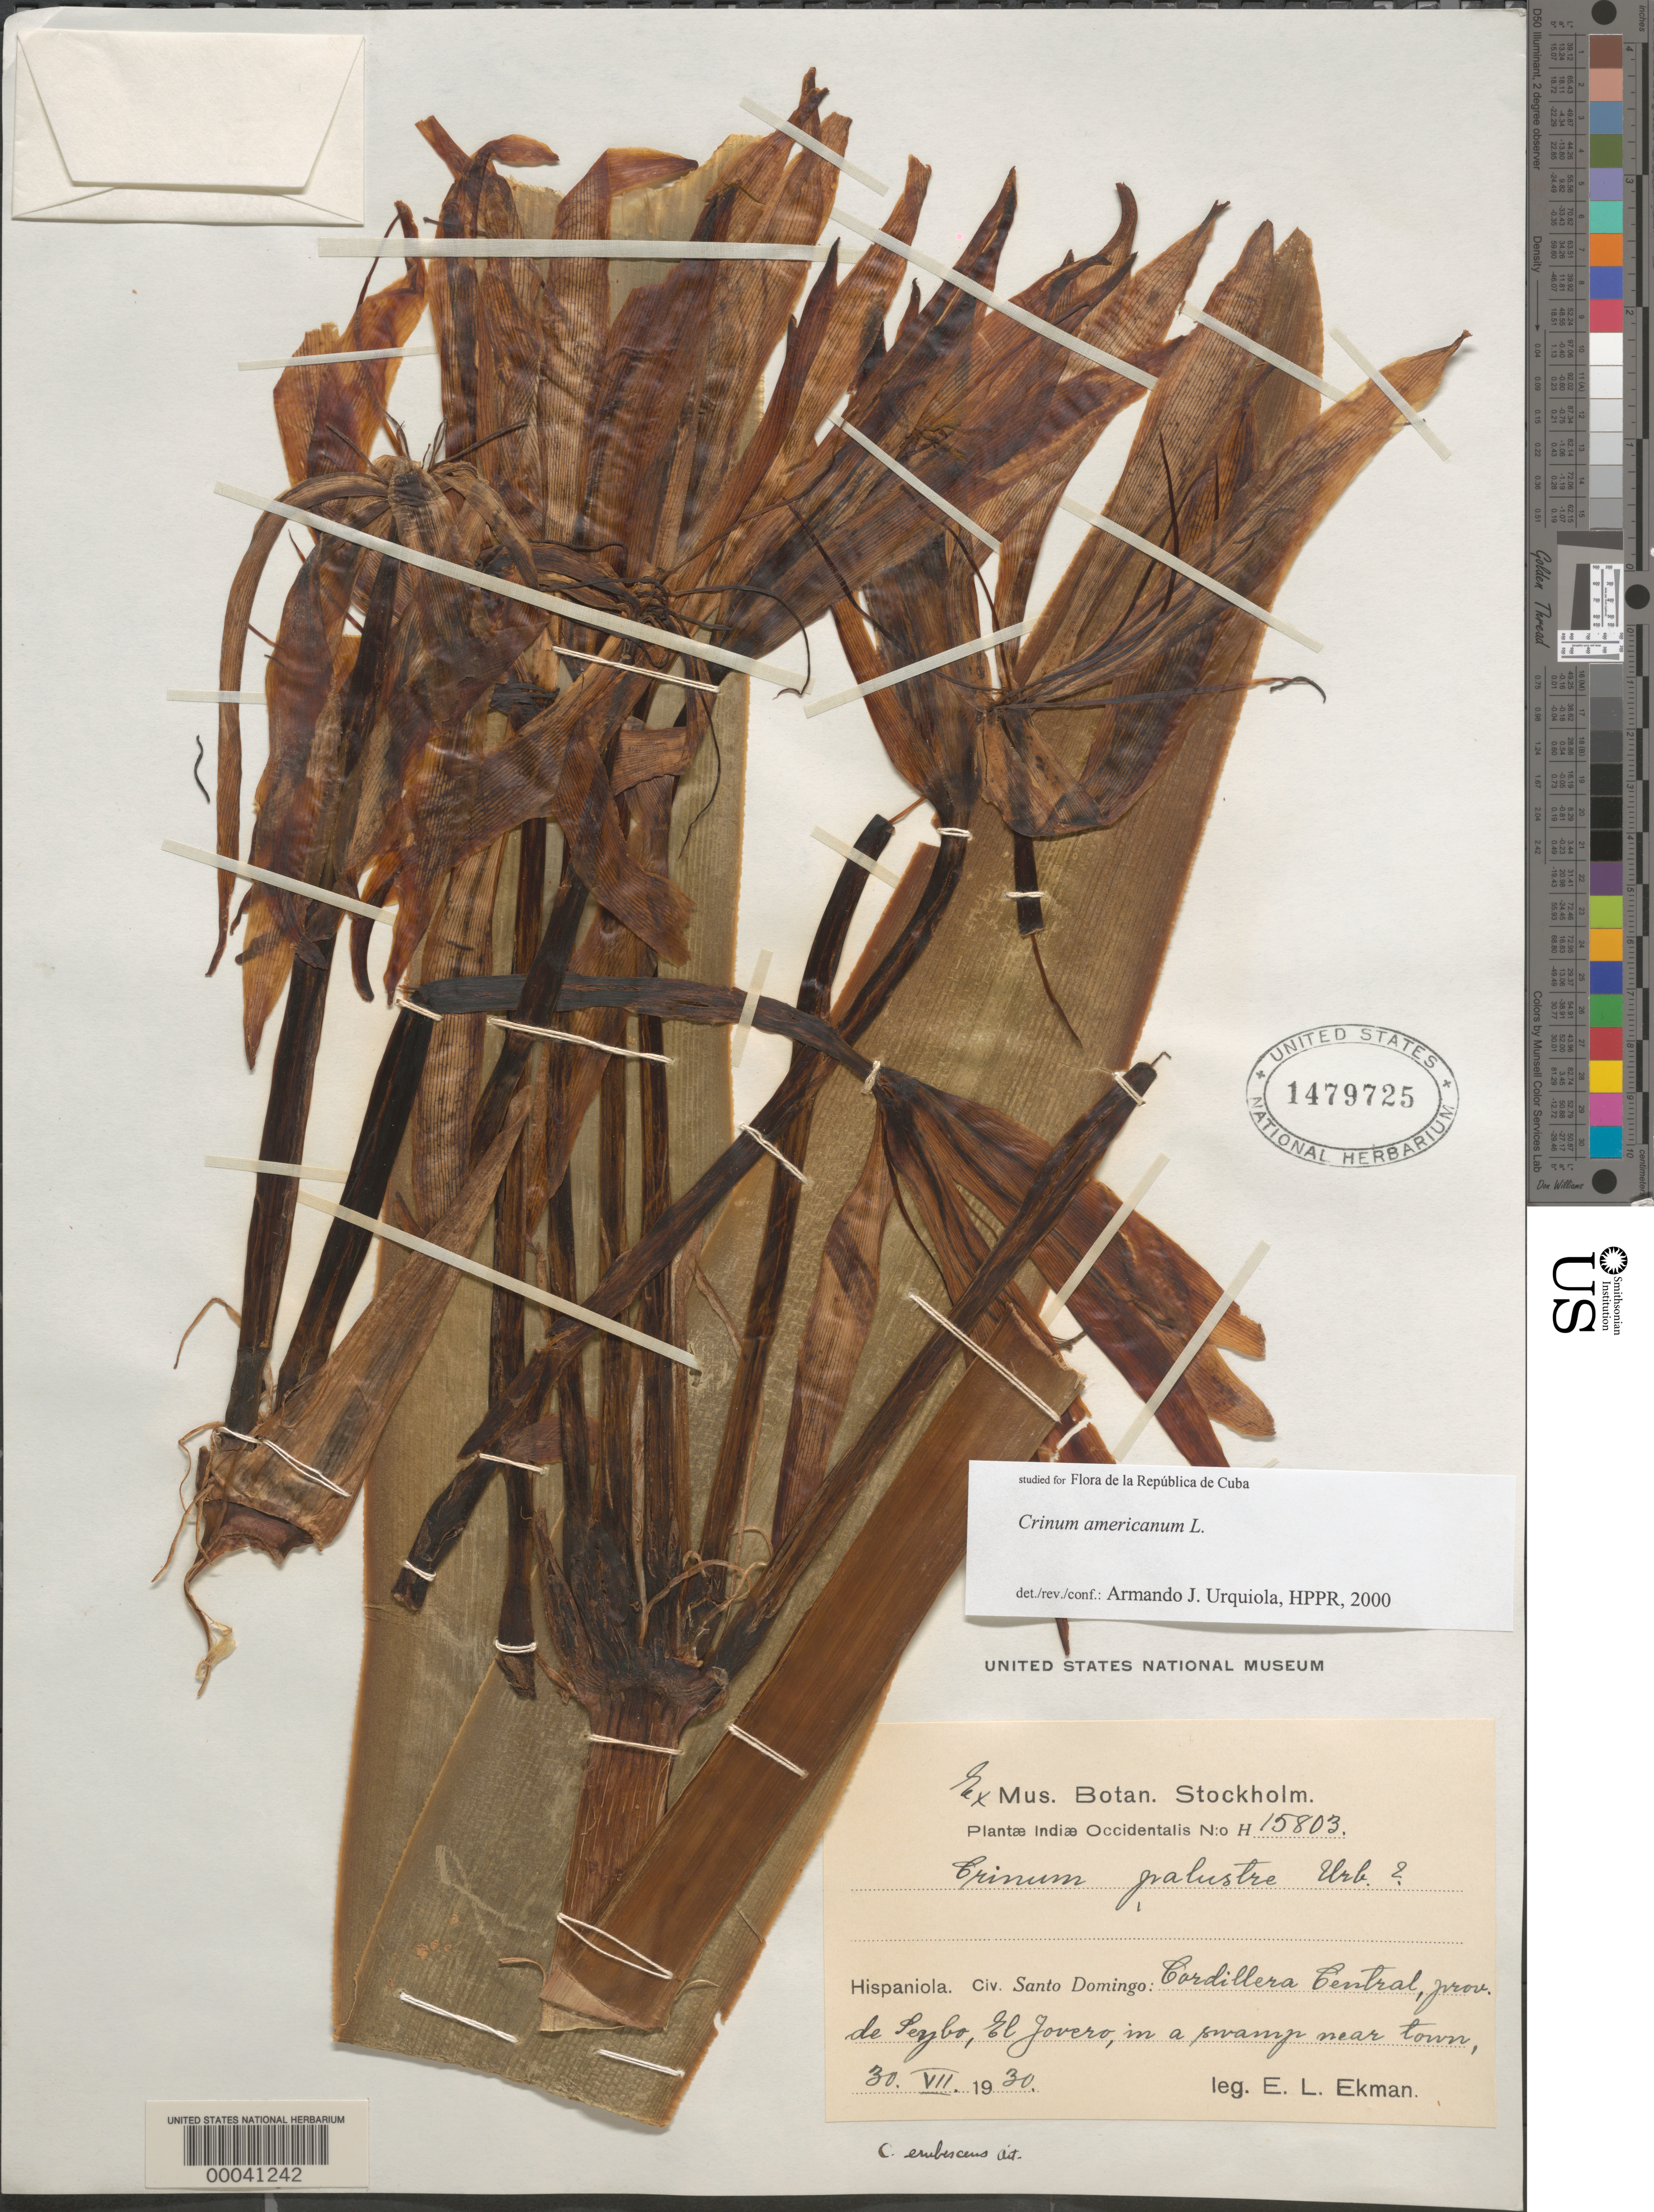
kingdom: Plantae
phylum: Tracheophyta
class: Liliopsida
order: Asparagales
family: Amaryllidaceae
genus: Crinum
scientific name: Crinum americanum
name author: L.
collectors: E. L. Ekman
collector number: H15803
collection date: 1930-07-30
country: Dominican Republic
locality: Indiæ Occidentalis. Hispaniola. Civ. Santo Domingo: Cordillera Central, prov. de Seybo, El Jovero, in a swamp near town.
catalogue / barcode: US 1479725